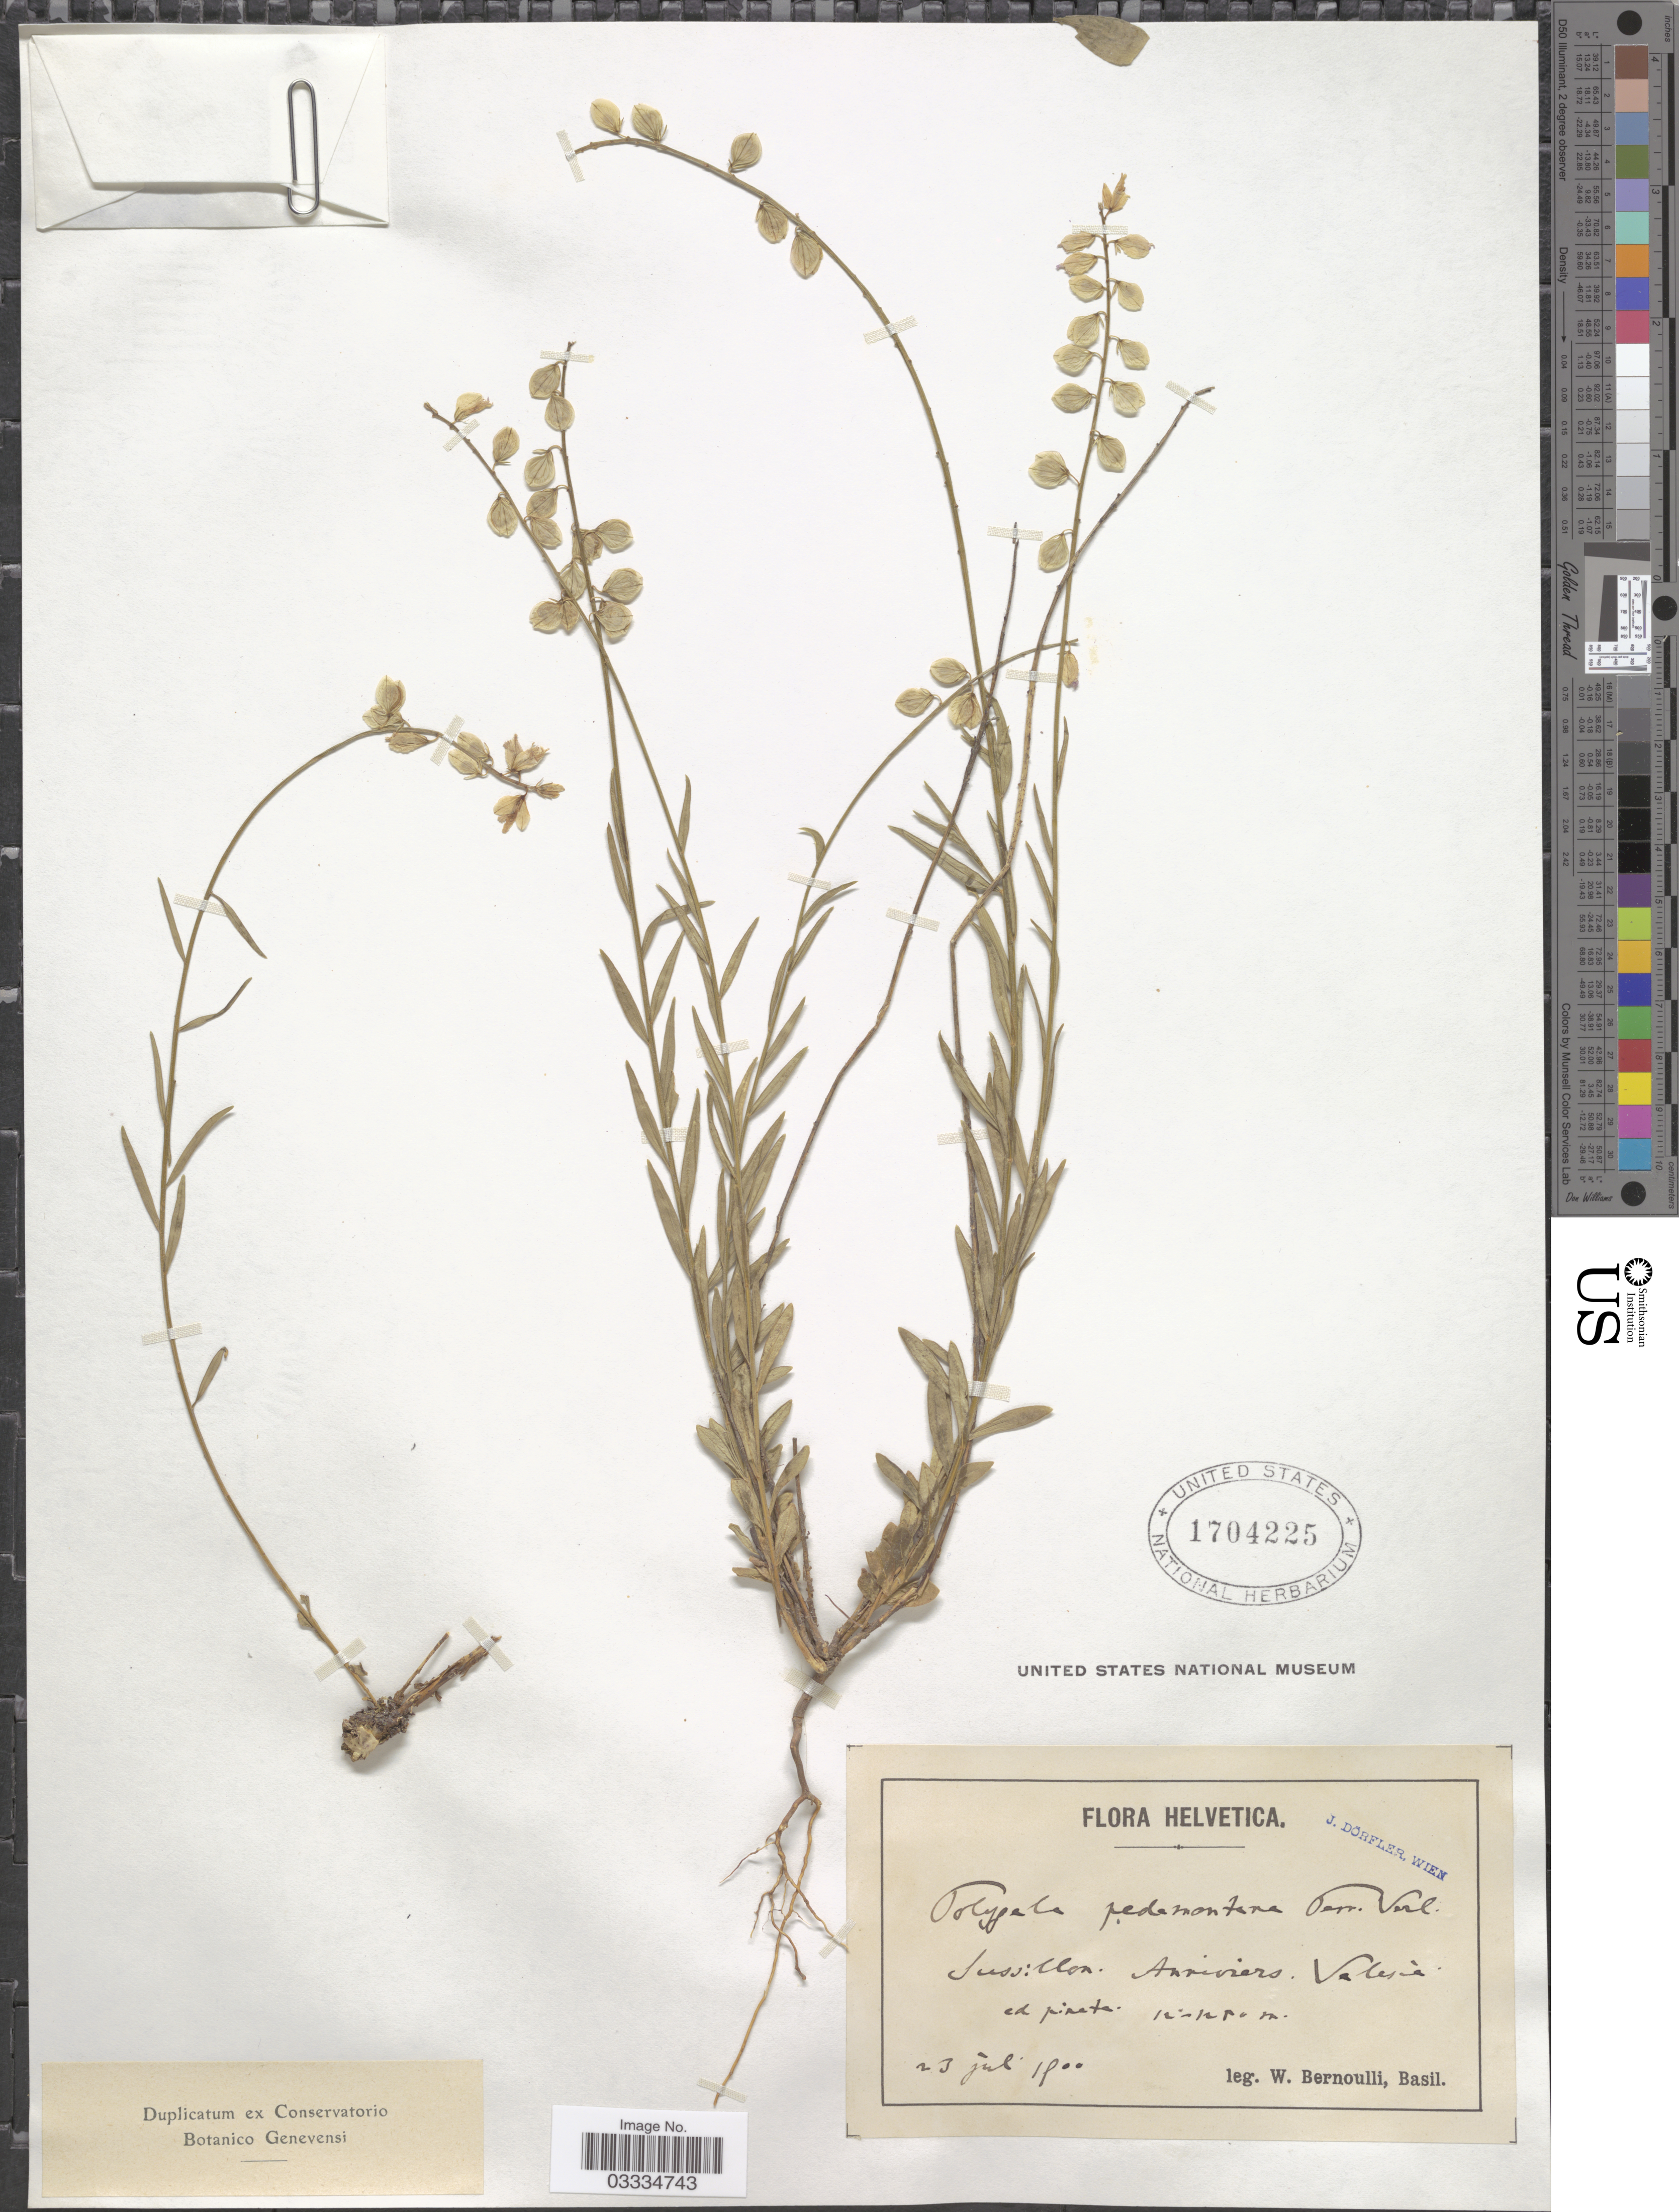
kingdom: Plantae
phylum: Tracheophyta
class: Magnoliopsida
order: Fabales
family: Polygalaceae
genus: Polygala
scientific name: Polygala pedemontana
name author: E.P. Perrier & B. Verl.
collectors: W. Bernoulli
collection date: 1900-07-23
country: Switzerland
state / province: Valais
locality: Helvetica. Sussilon: An riviers Valesia ed pinata.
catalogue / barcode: US 1704225